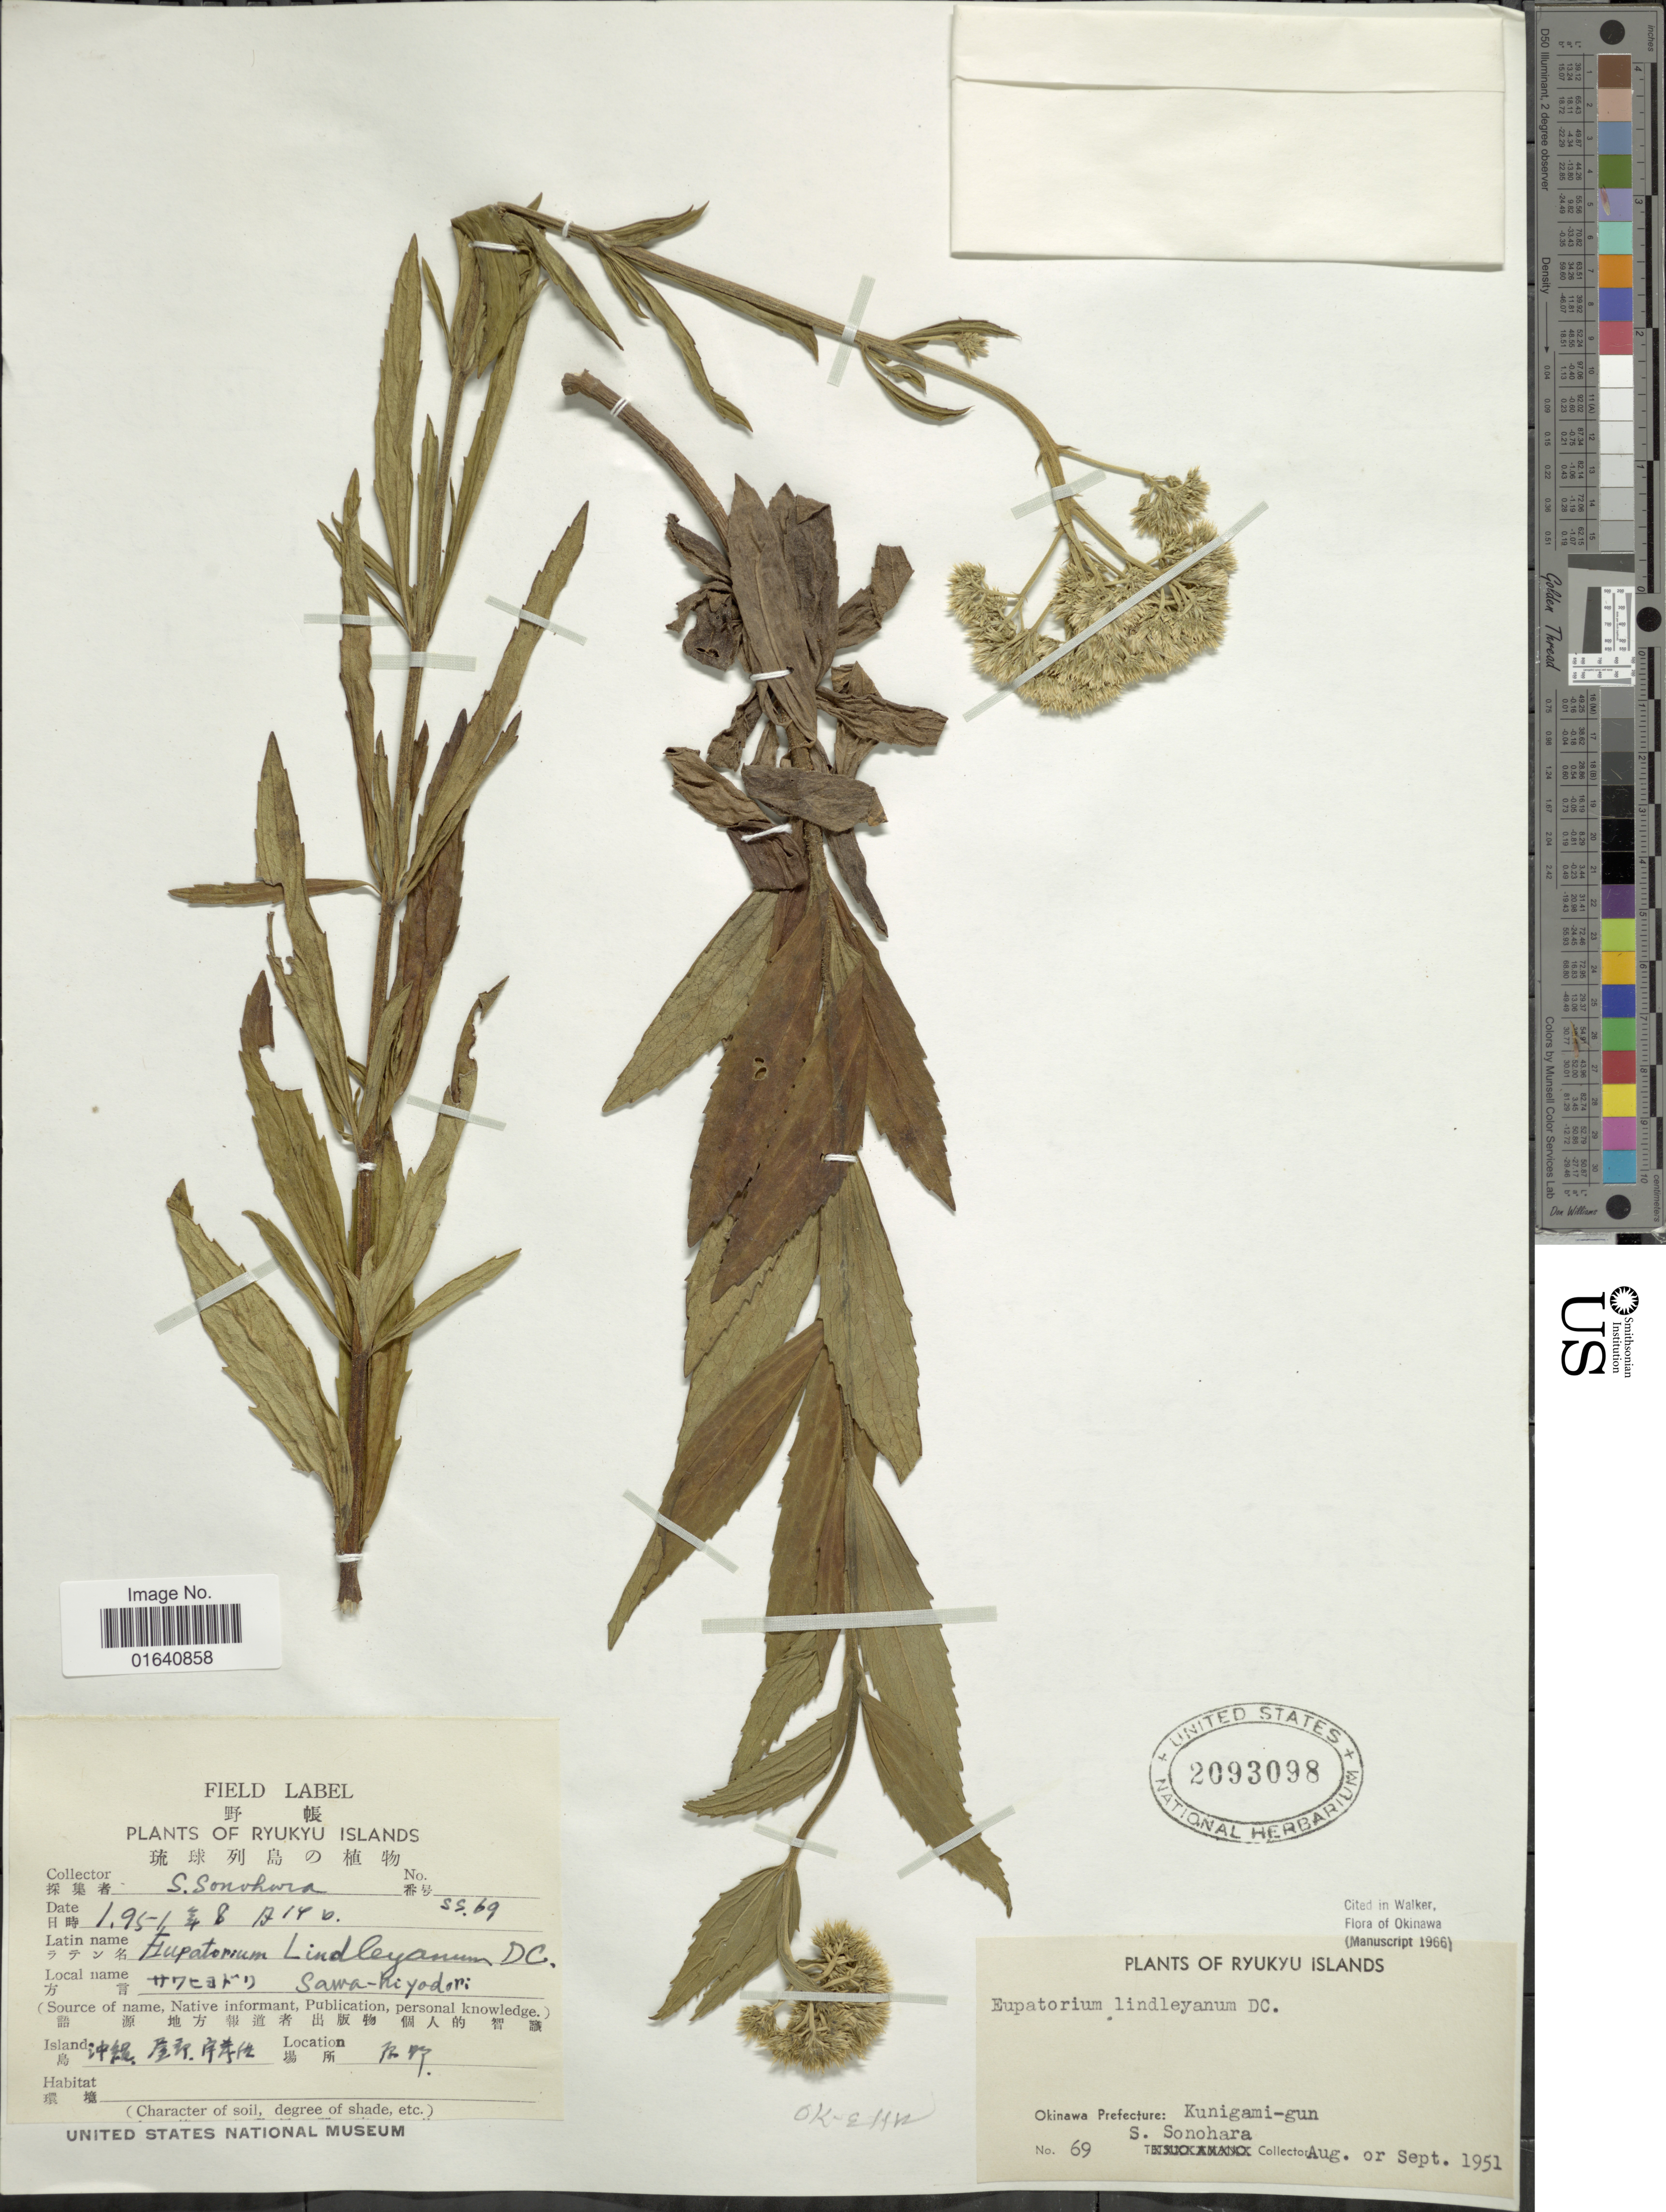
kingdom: Plantae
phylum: Tracheophyta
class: Magnoliopsida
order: Asterales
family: Asteraceae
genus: Eupatorium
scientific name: Eupatorium lindleyanum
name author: DC.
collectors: S. Sonohara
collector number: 69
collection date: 1951-08/1951-09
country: Japan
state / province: Okinawa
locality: Ryukyu Islands, Okinawa Prefecture: Kunigami-gun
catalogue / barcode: US 2093098